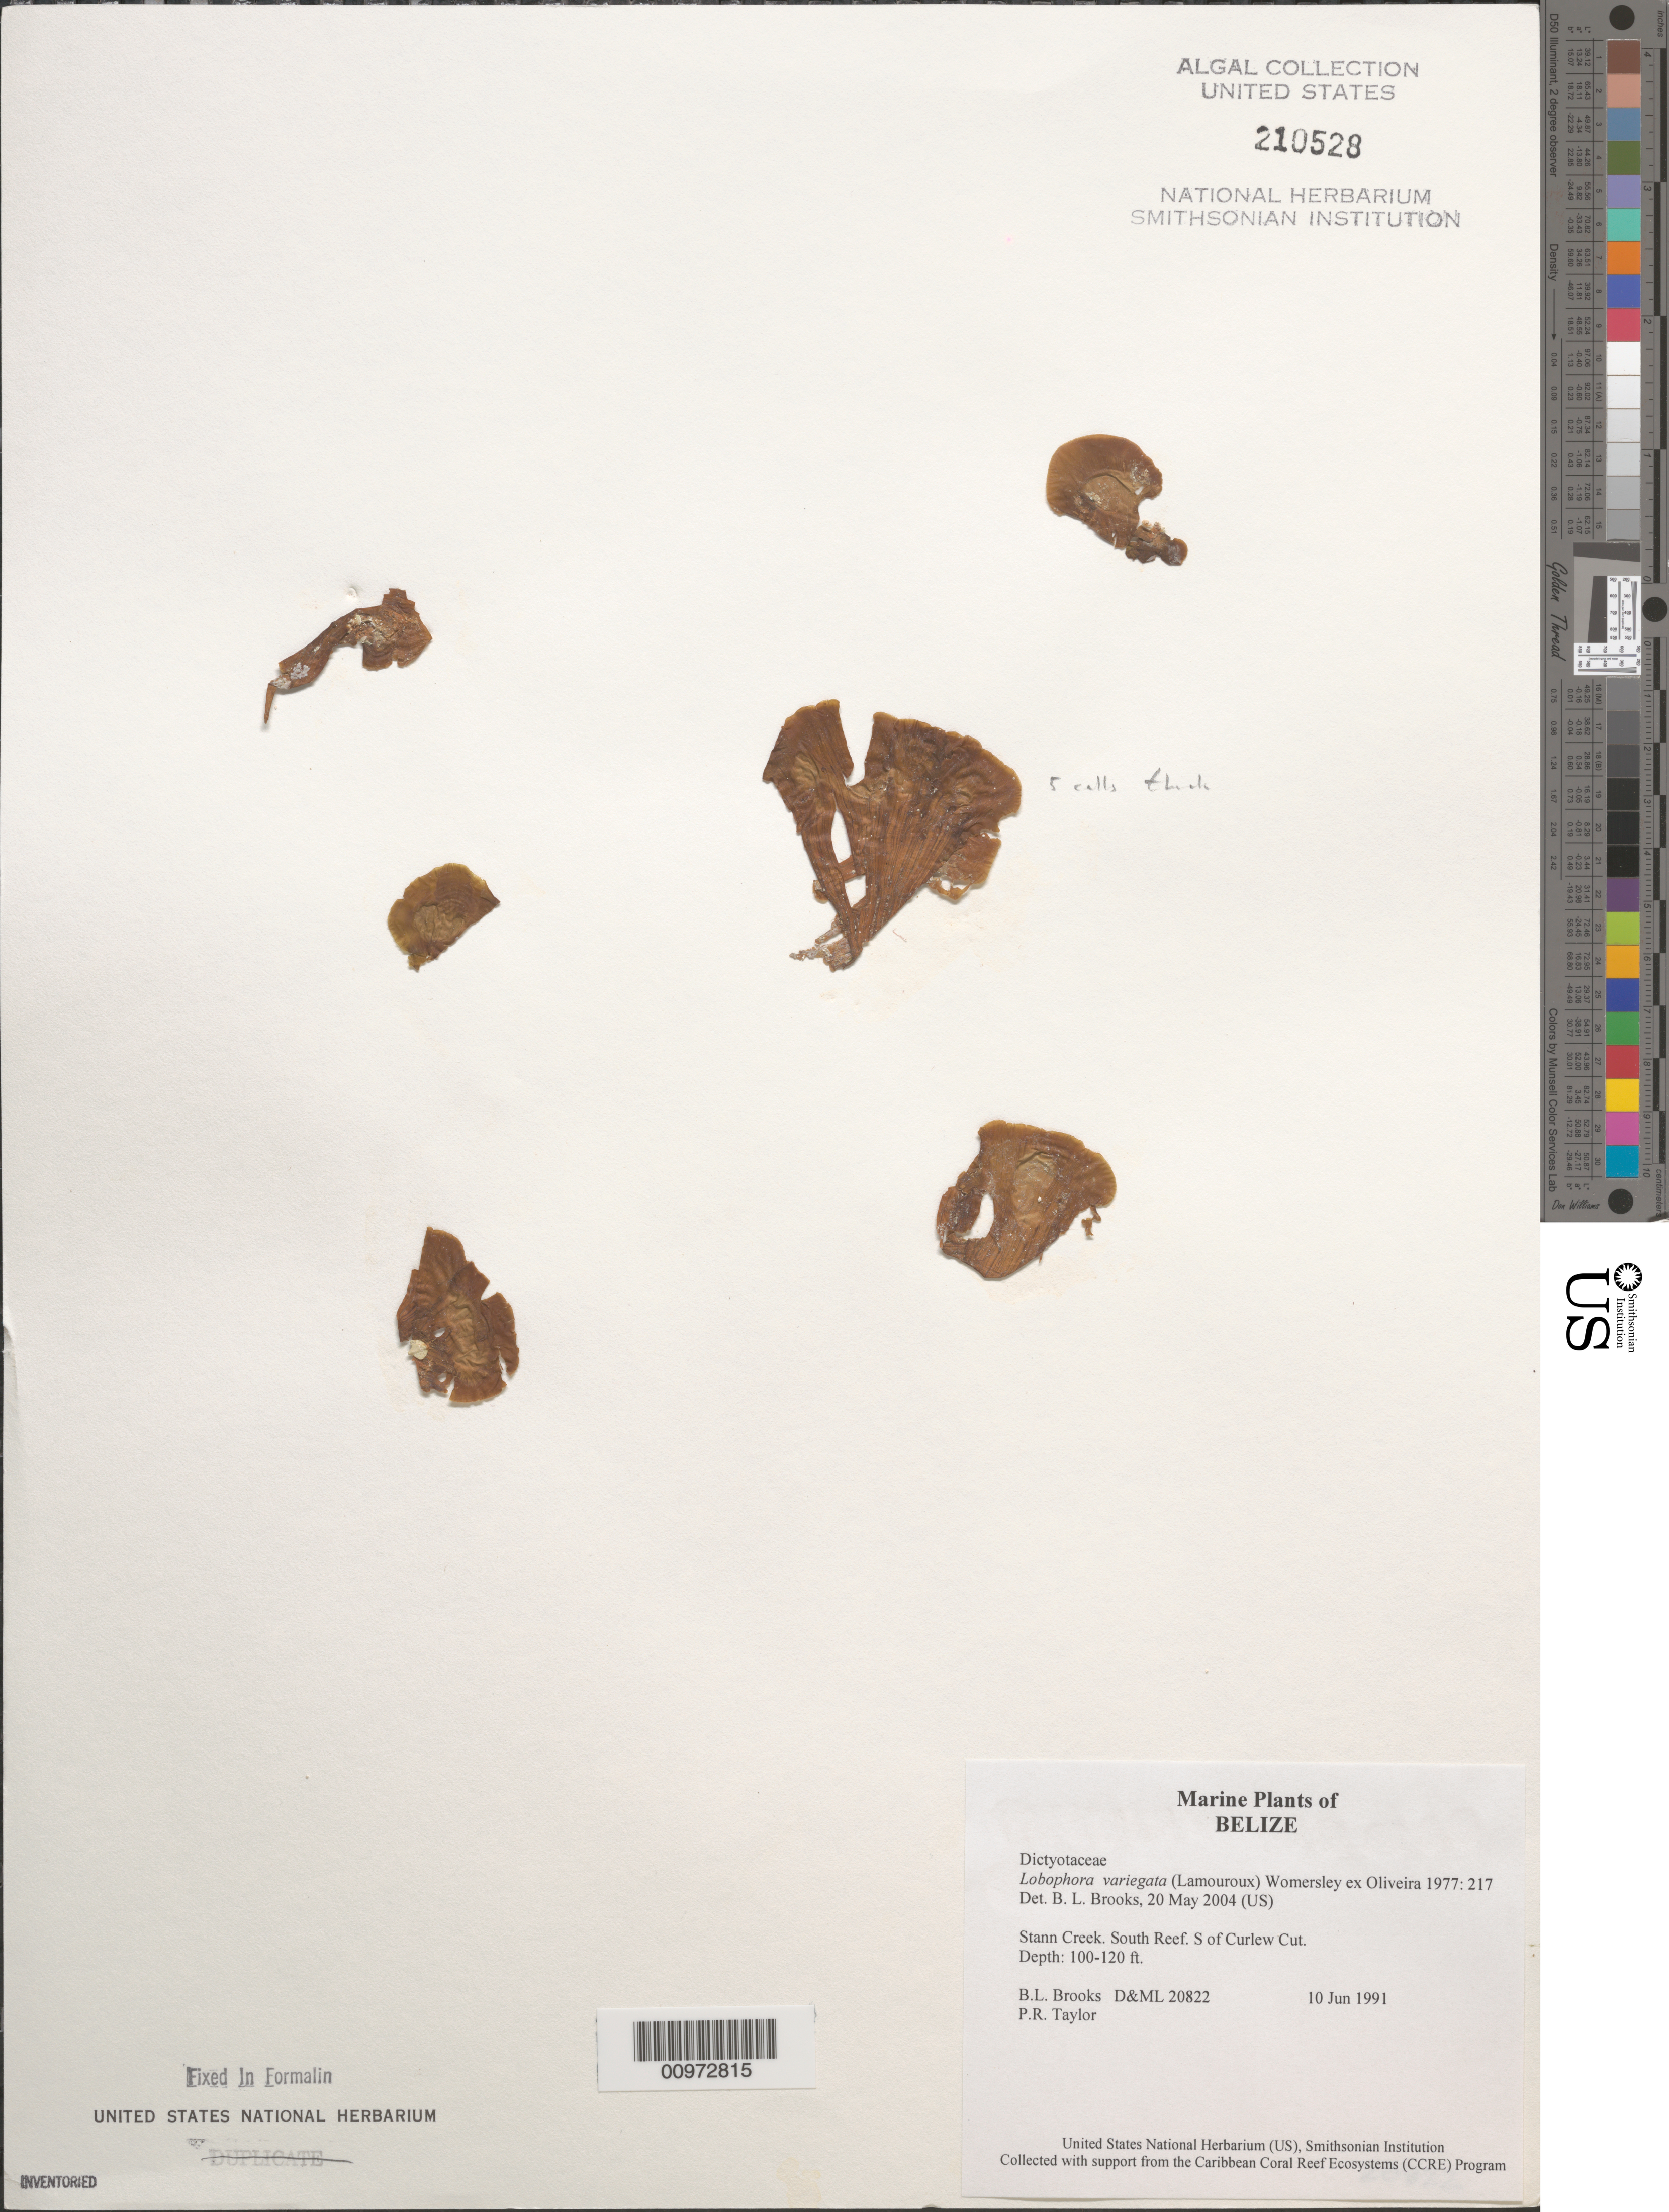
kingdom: Chromista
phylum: Ochrophyta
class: Phaeophyceae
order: Dictyotales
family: Dictyotaceae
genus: Lobophora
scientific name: Lobophora variegata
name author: (J.V.Lamouroux) Womersley & E.C. Oliveira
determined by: Brooks, B. L., (BOT), Smithsonian Institution - National Museum of Natural History (UNITED STATES)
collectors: B. Brooks & P. R. Taylor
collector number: D&ML 20822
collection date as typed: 10 Jun 1991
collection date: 1991-06-10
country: Belize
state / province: Stann Creek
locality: South Reef, south of Curlew Cut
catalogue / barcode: US 210528